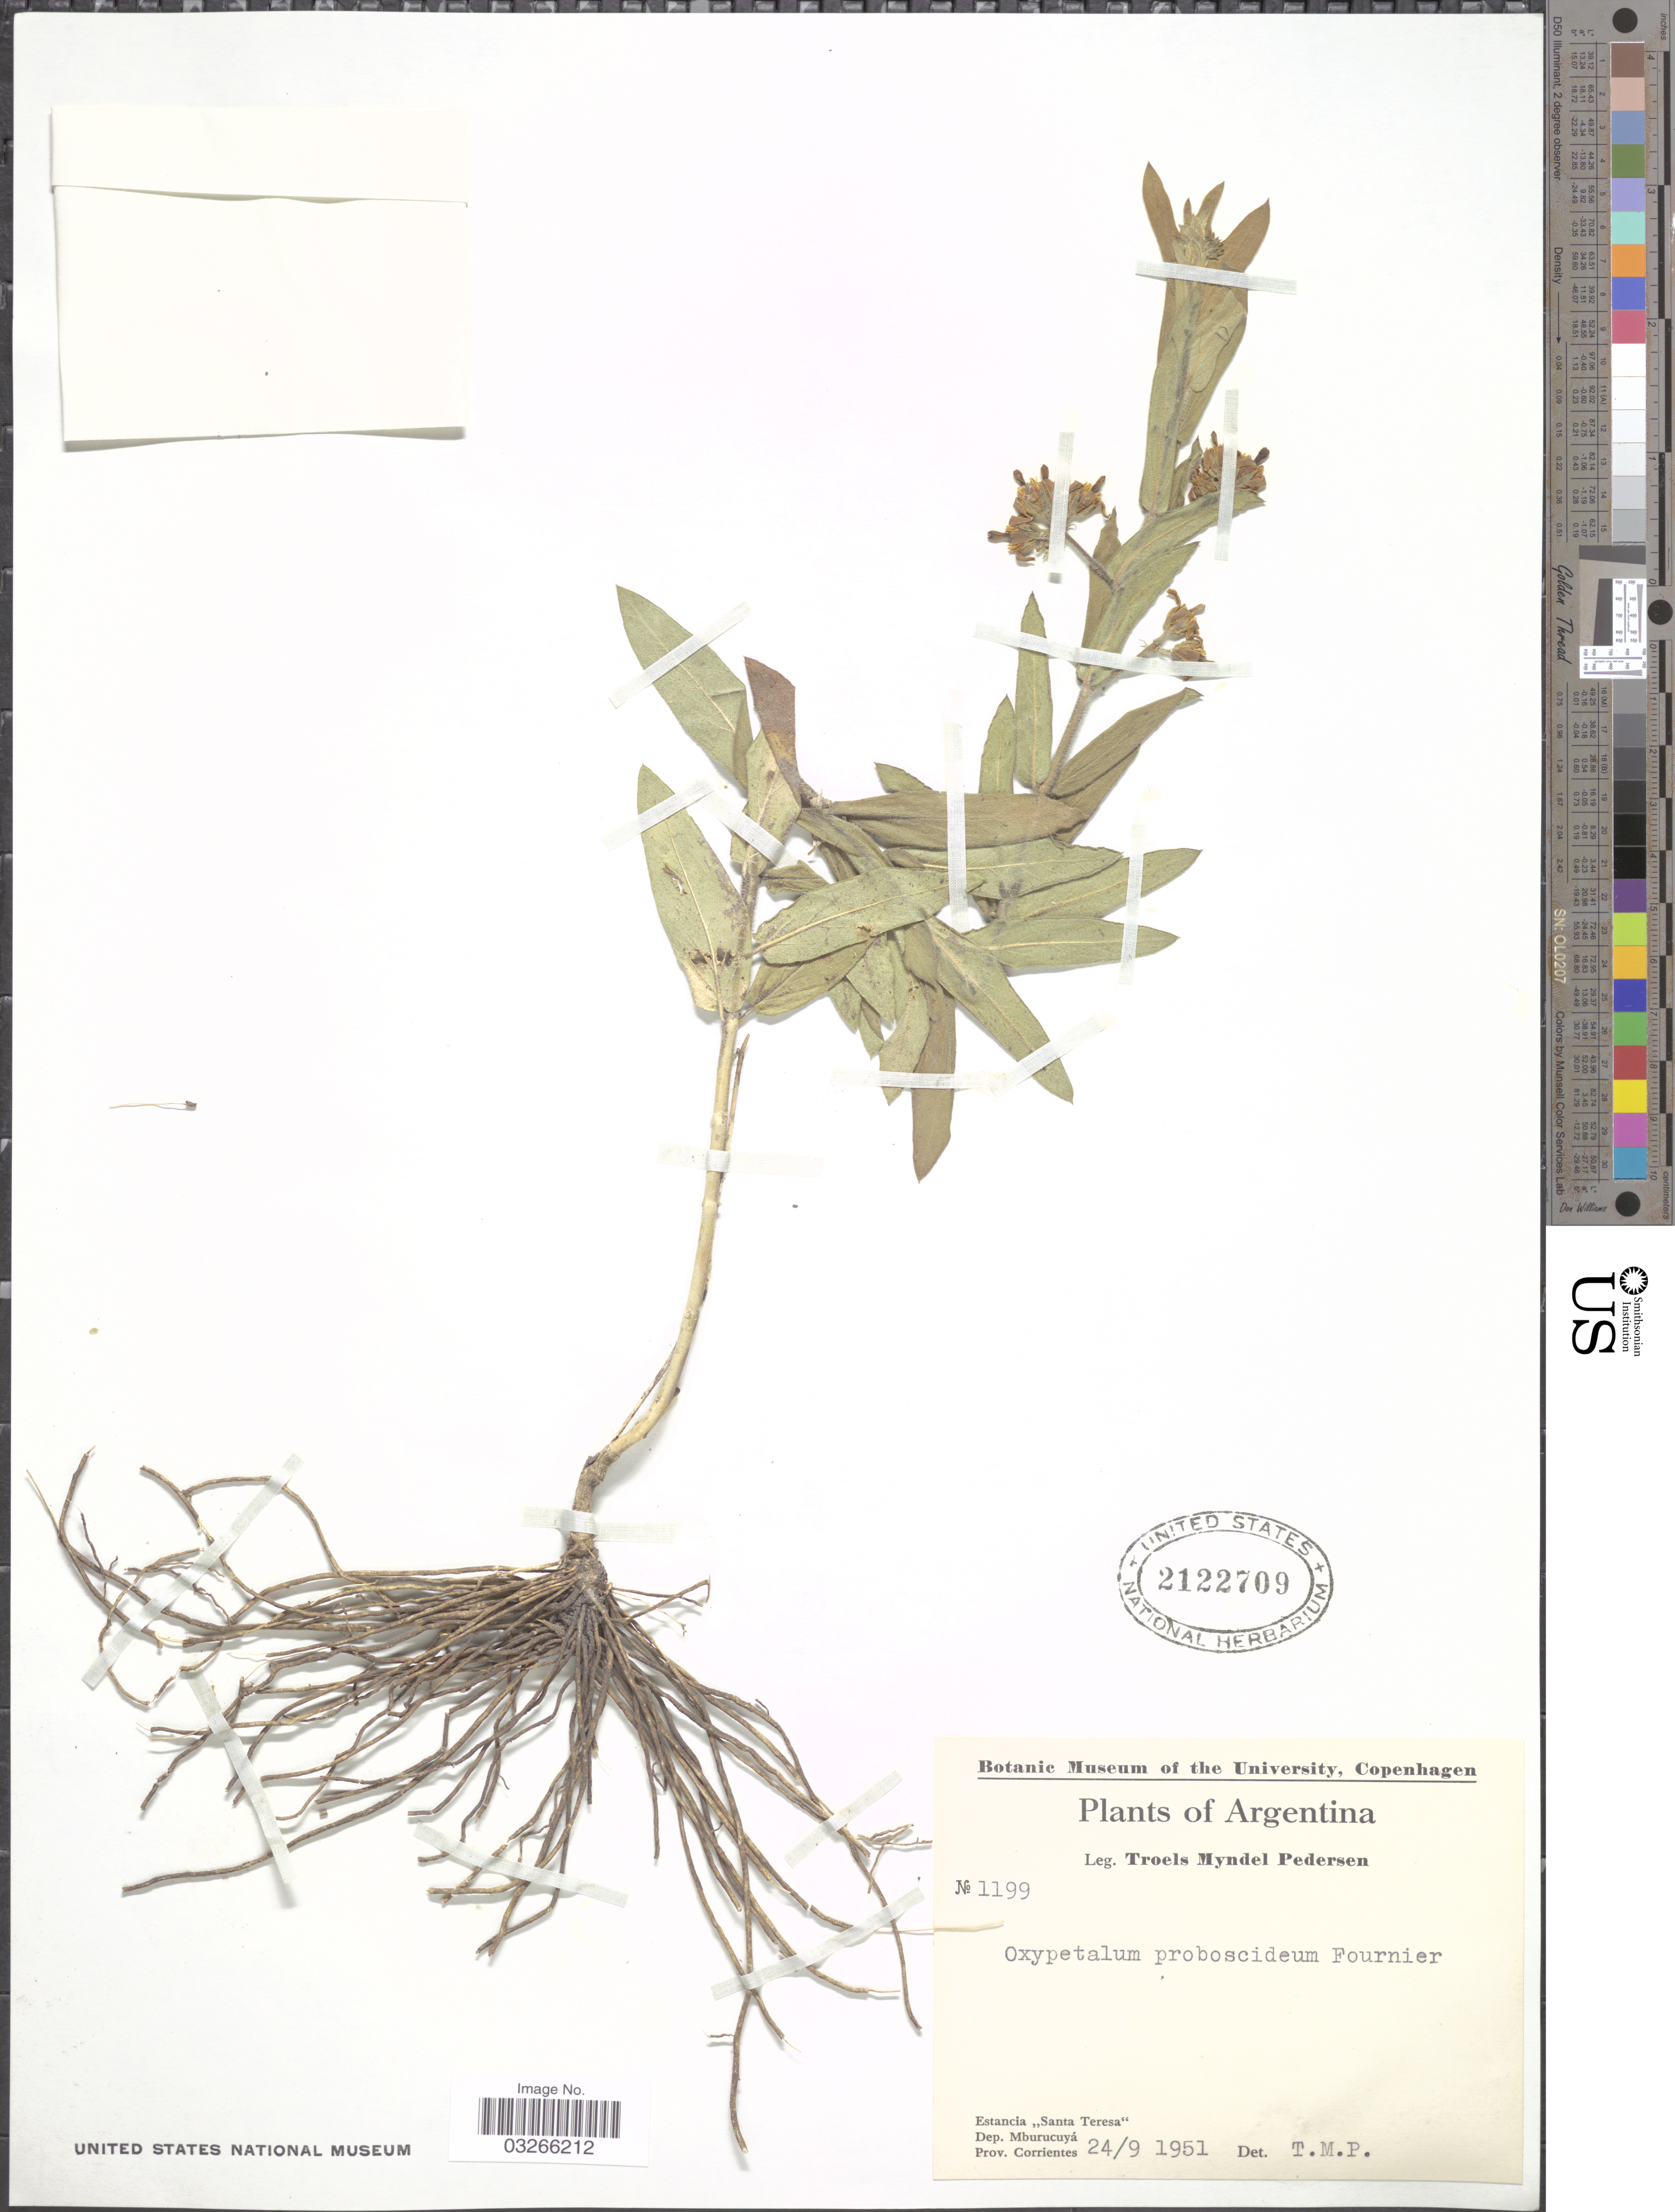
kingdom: Plantae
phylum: Tracheophyta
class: Magnoliopsida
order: Gentianales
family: Apocynaceae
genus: Oxypetalum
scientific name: Oxypetalum capitatum Mart. subsp. capitatum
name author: Mart.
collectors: T. Pederson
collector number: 1199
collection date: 1951-09-24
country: Argentina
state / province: Corrientes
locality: Estancia "Santa Teresa", Dep. Mburucuyá.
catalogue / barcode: US 2122709